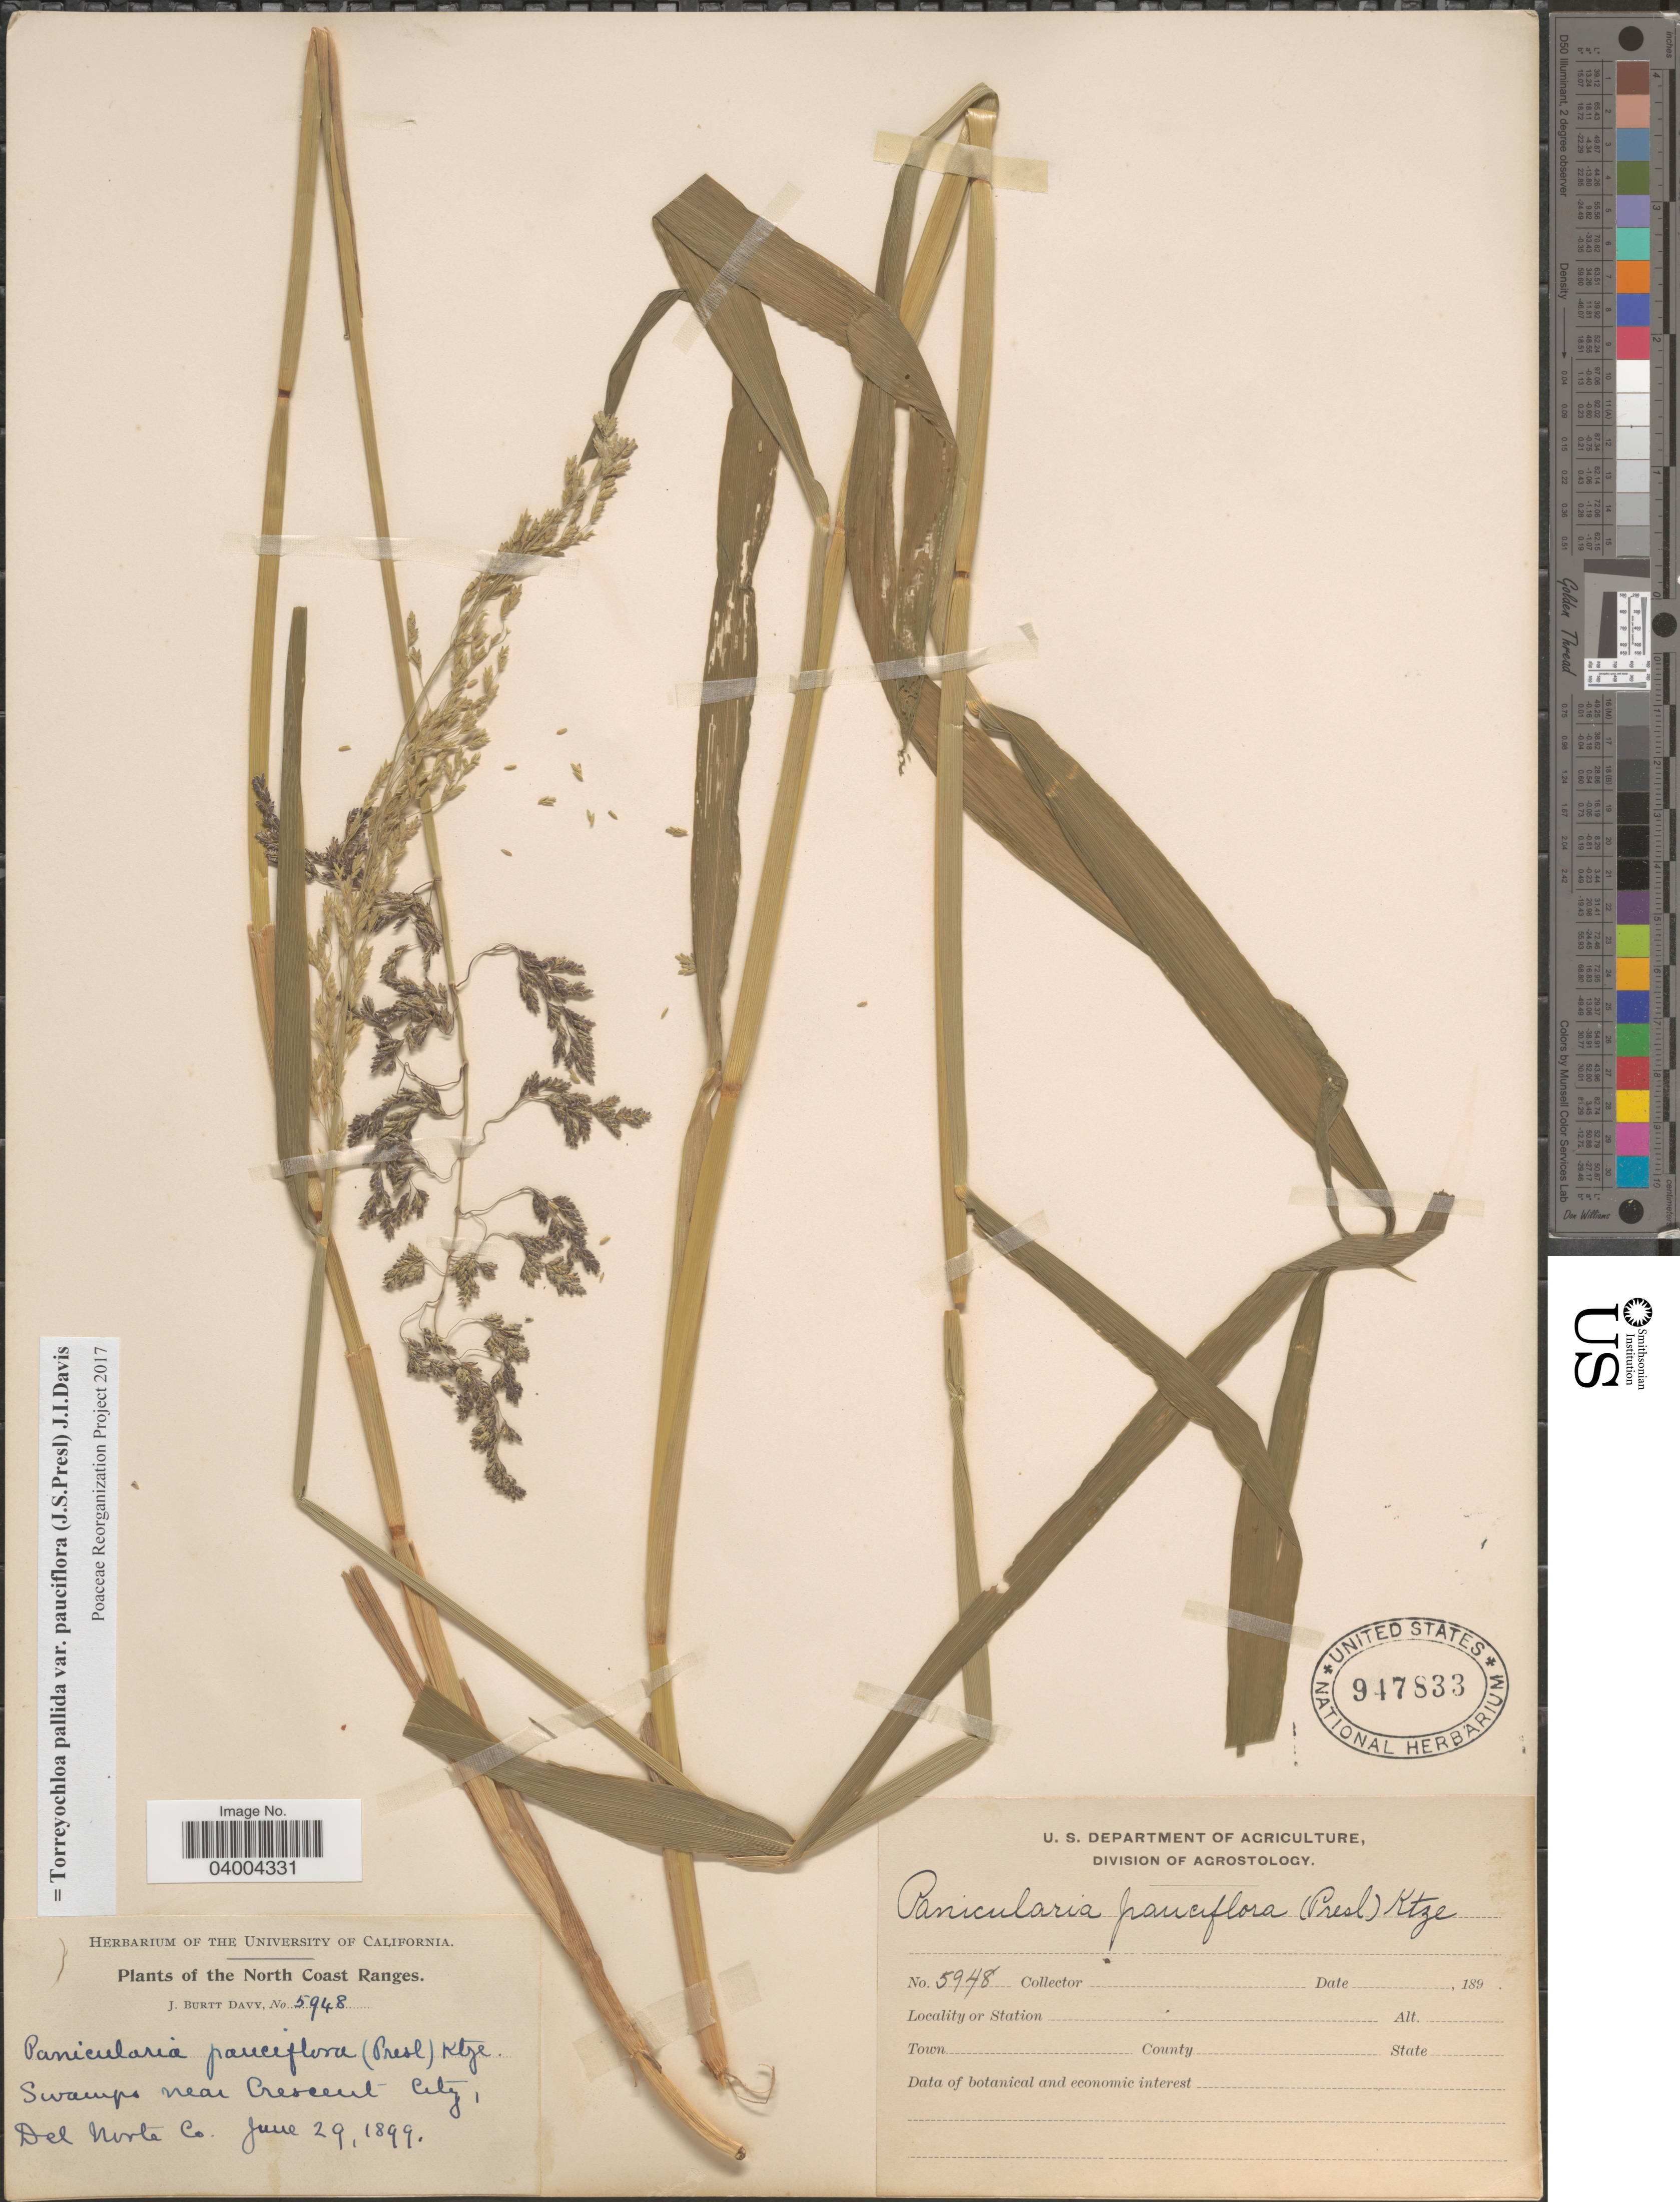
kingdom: Plantae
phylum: Tracheophyta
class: Liliopsida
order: Poales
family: Poaceae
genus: Torreyochloa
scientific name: Torreyochloa pallida var. pauciflora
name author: (J. Presl) J.I. Davis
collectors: J. Burtt Davy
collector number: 5948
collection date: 1899-06-29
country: United States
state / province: California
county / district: Del Norte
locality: North Coast Ranges. Swamps near Crescent City, Del Norte Co.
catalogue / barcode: US 947833